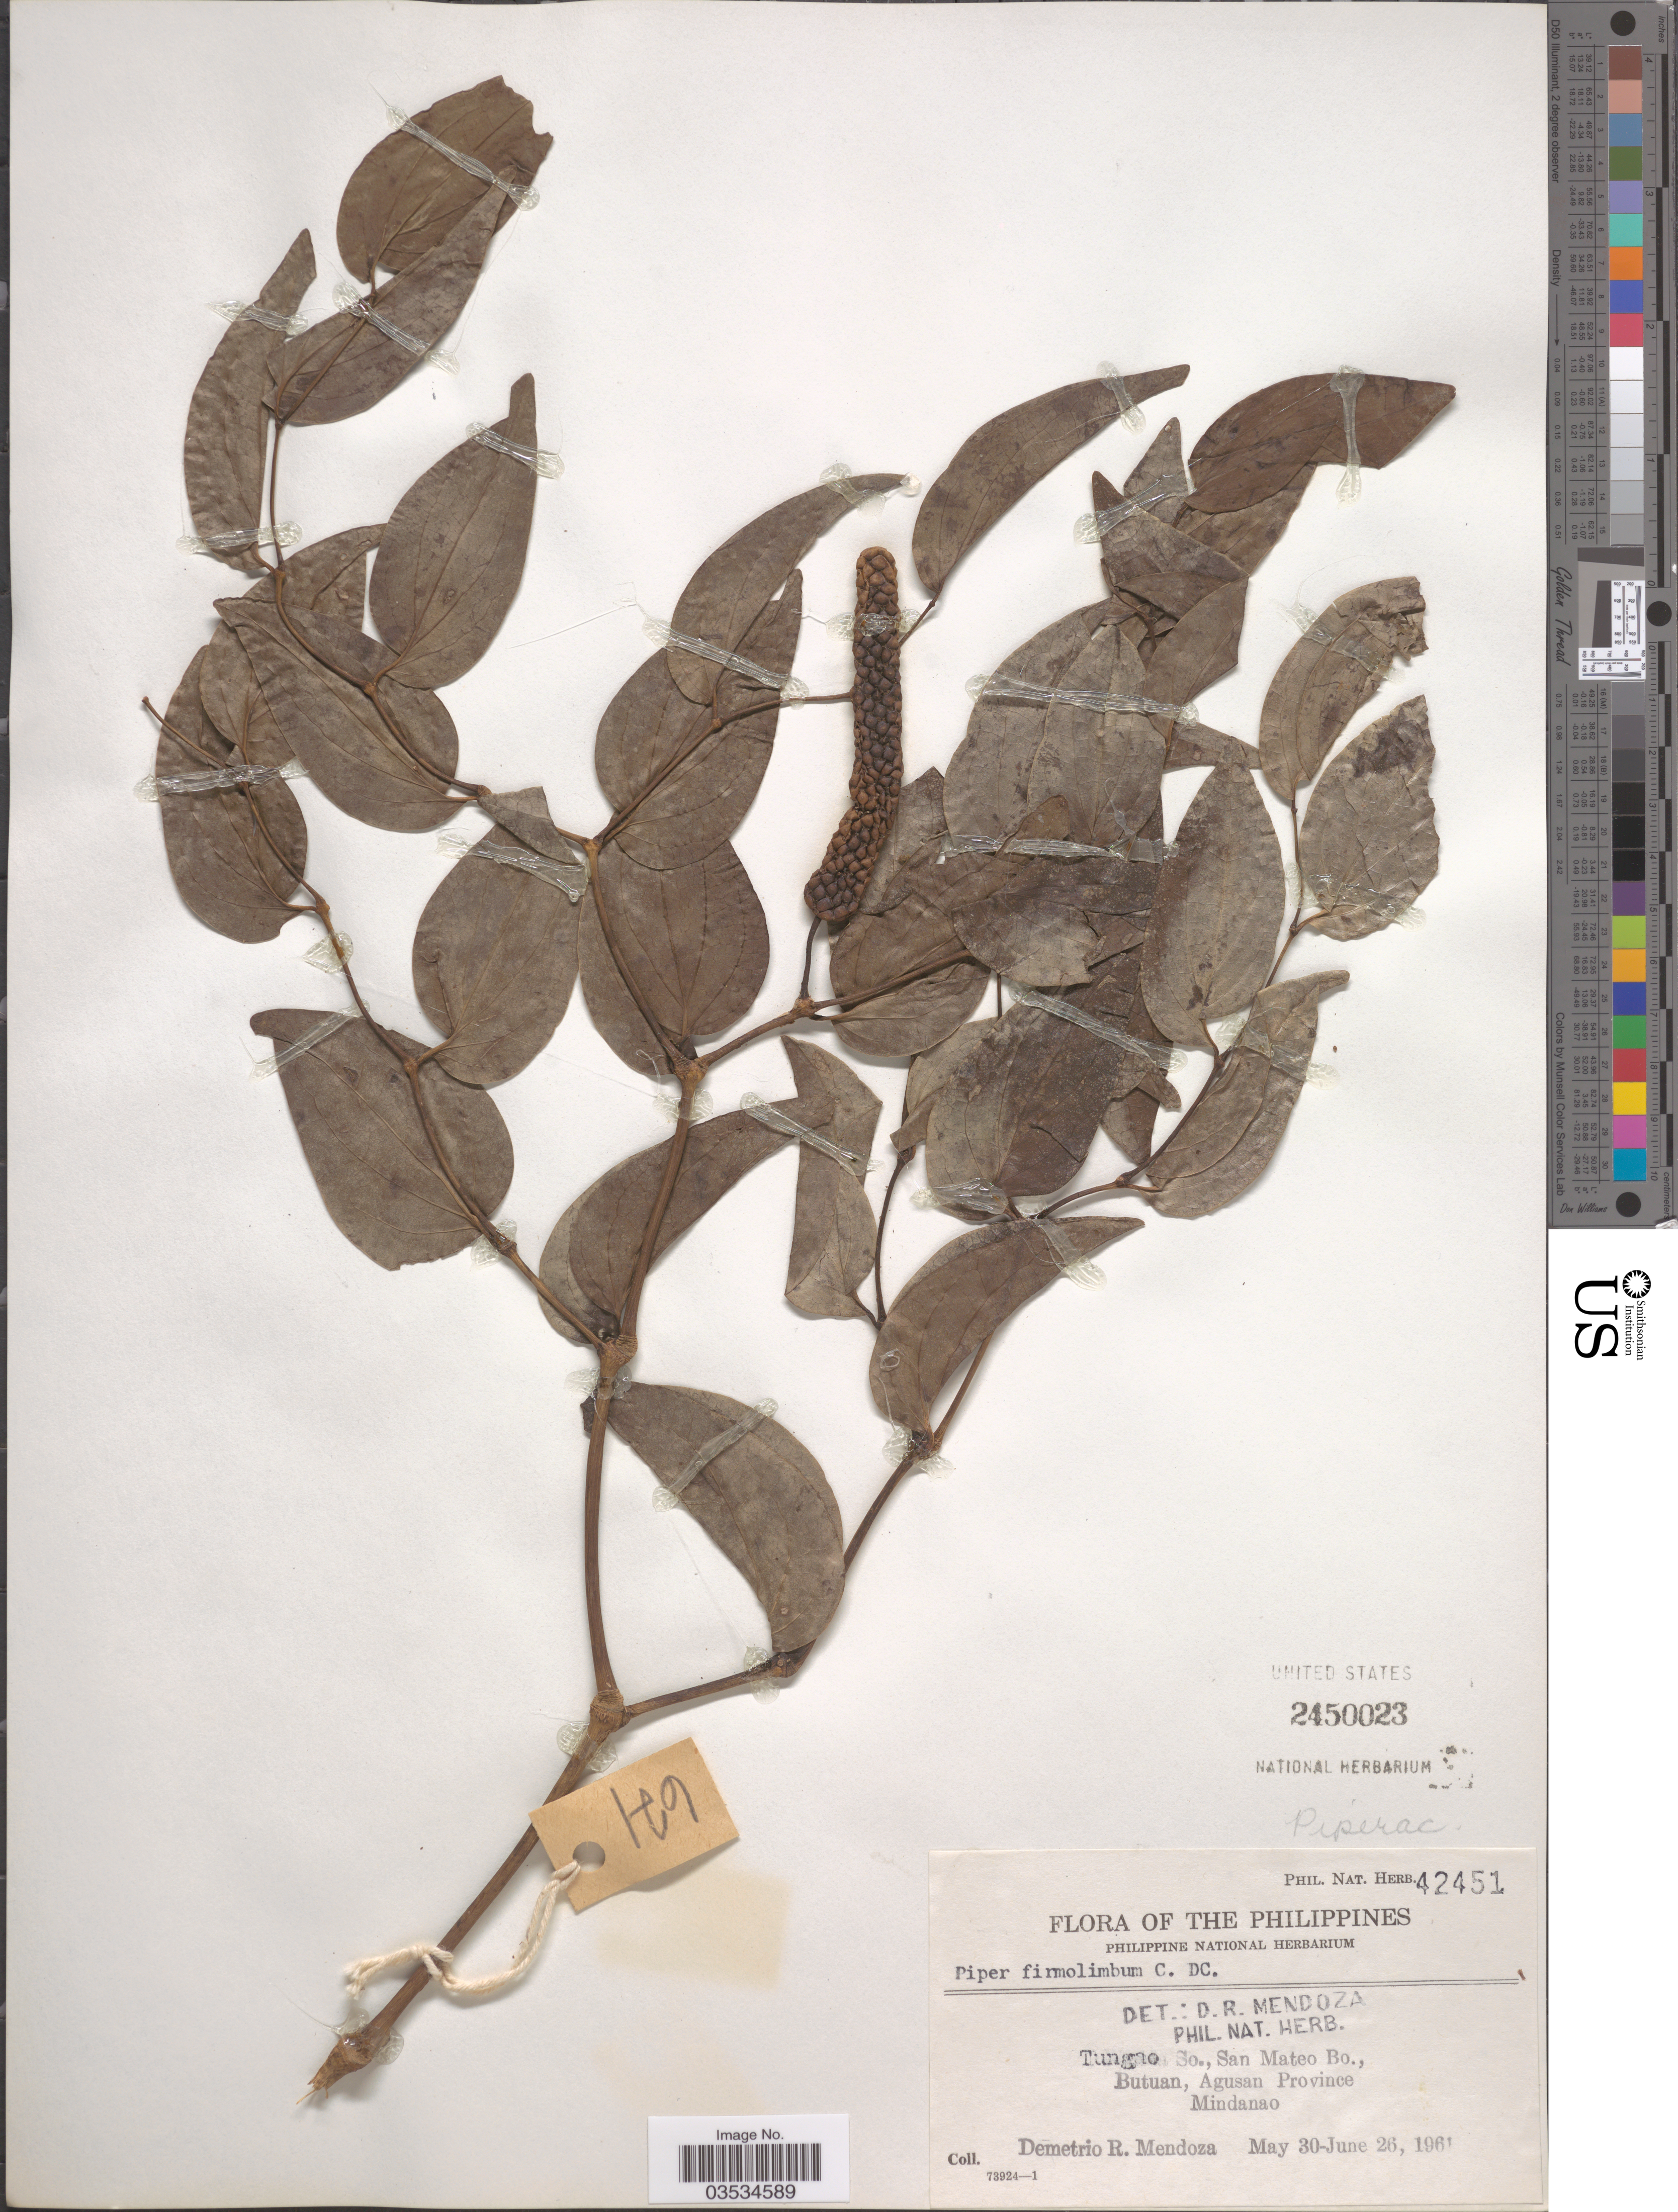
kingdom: Plantae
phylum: Tracheophyta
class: Magnoliopsida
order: Piperales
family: Piperaceae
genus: Piper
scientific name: Piper firmolimbum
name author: C. DC.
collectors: D. Mendoza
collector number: Phil. Nat. Herb. 42451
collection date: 1961-05-30/1961-06-26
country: Philippines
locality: Tungao So., San Mateo Bo., Butuan, Agusan Province. Mindanao.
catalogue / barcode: US 2450023